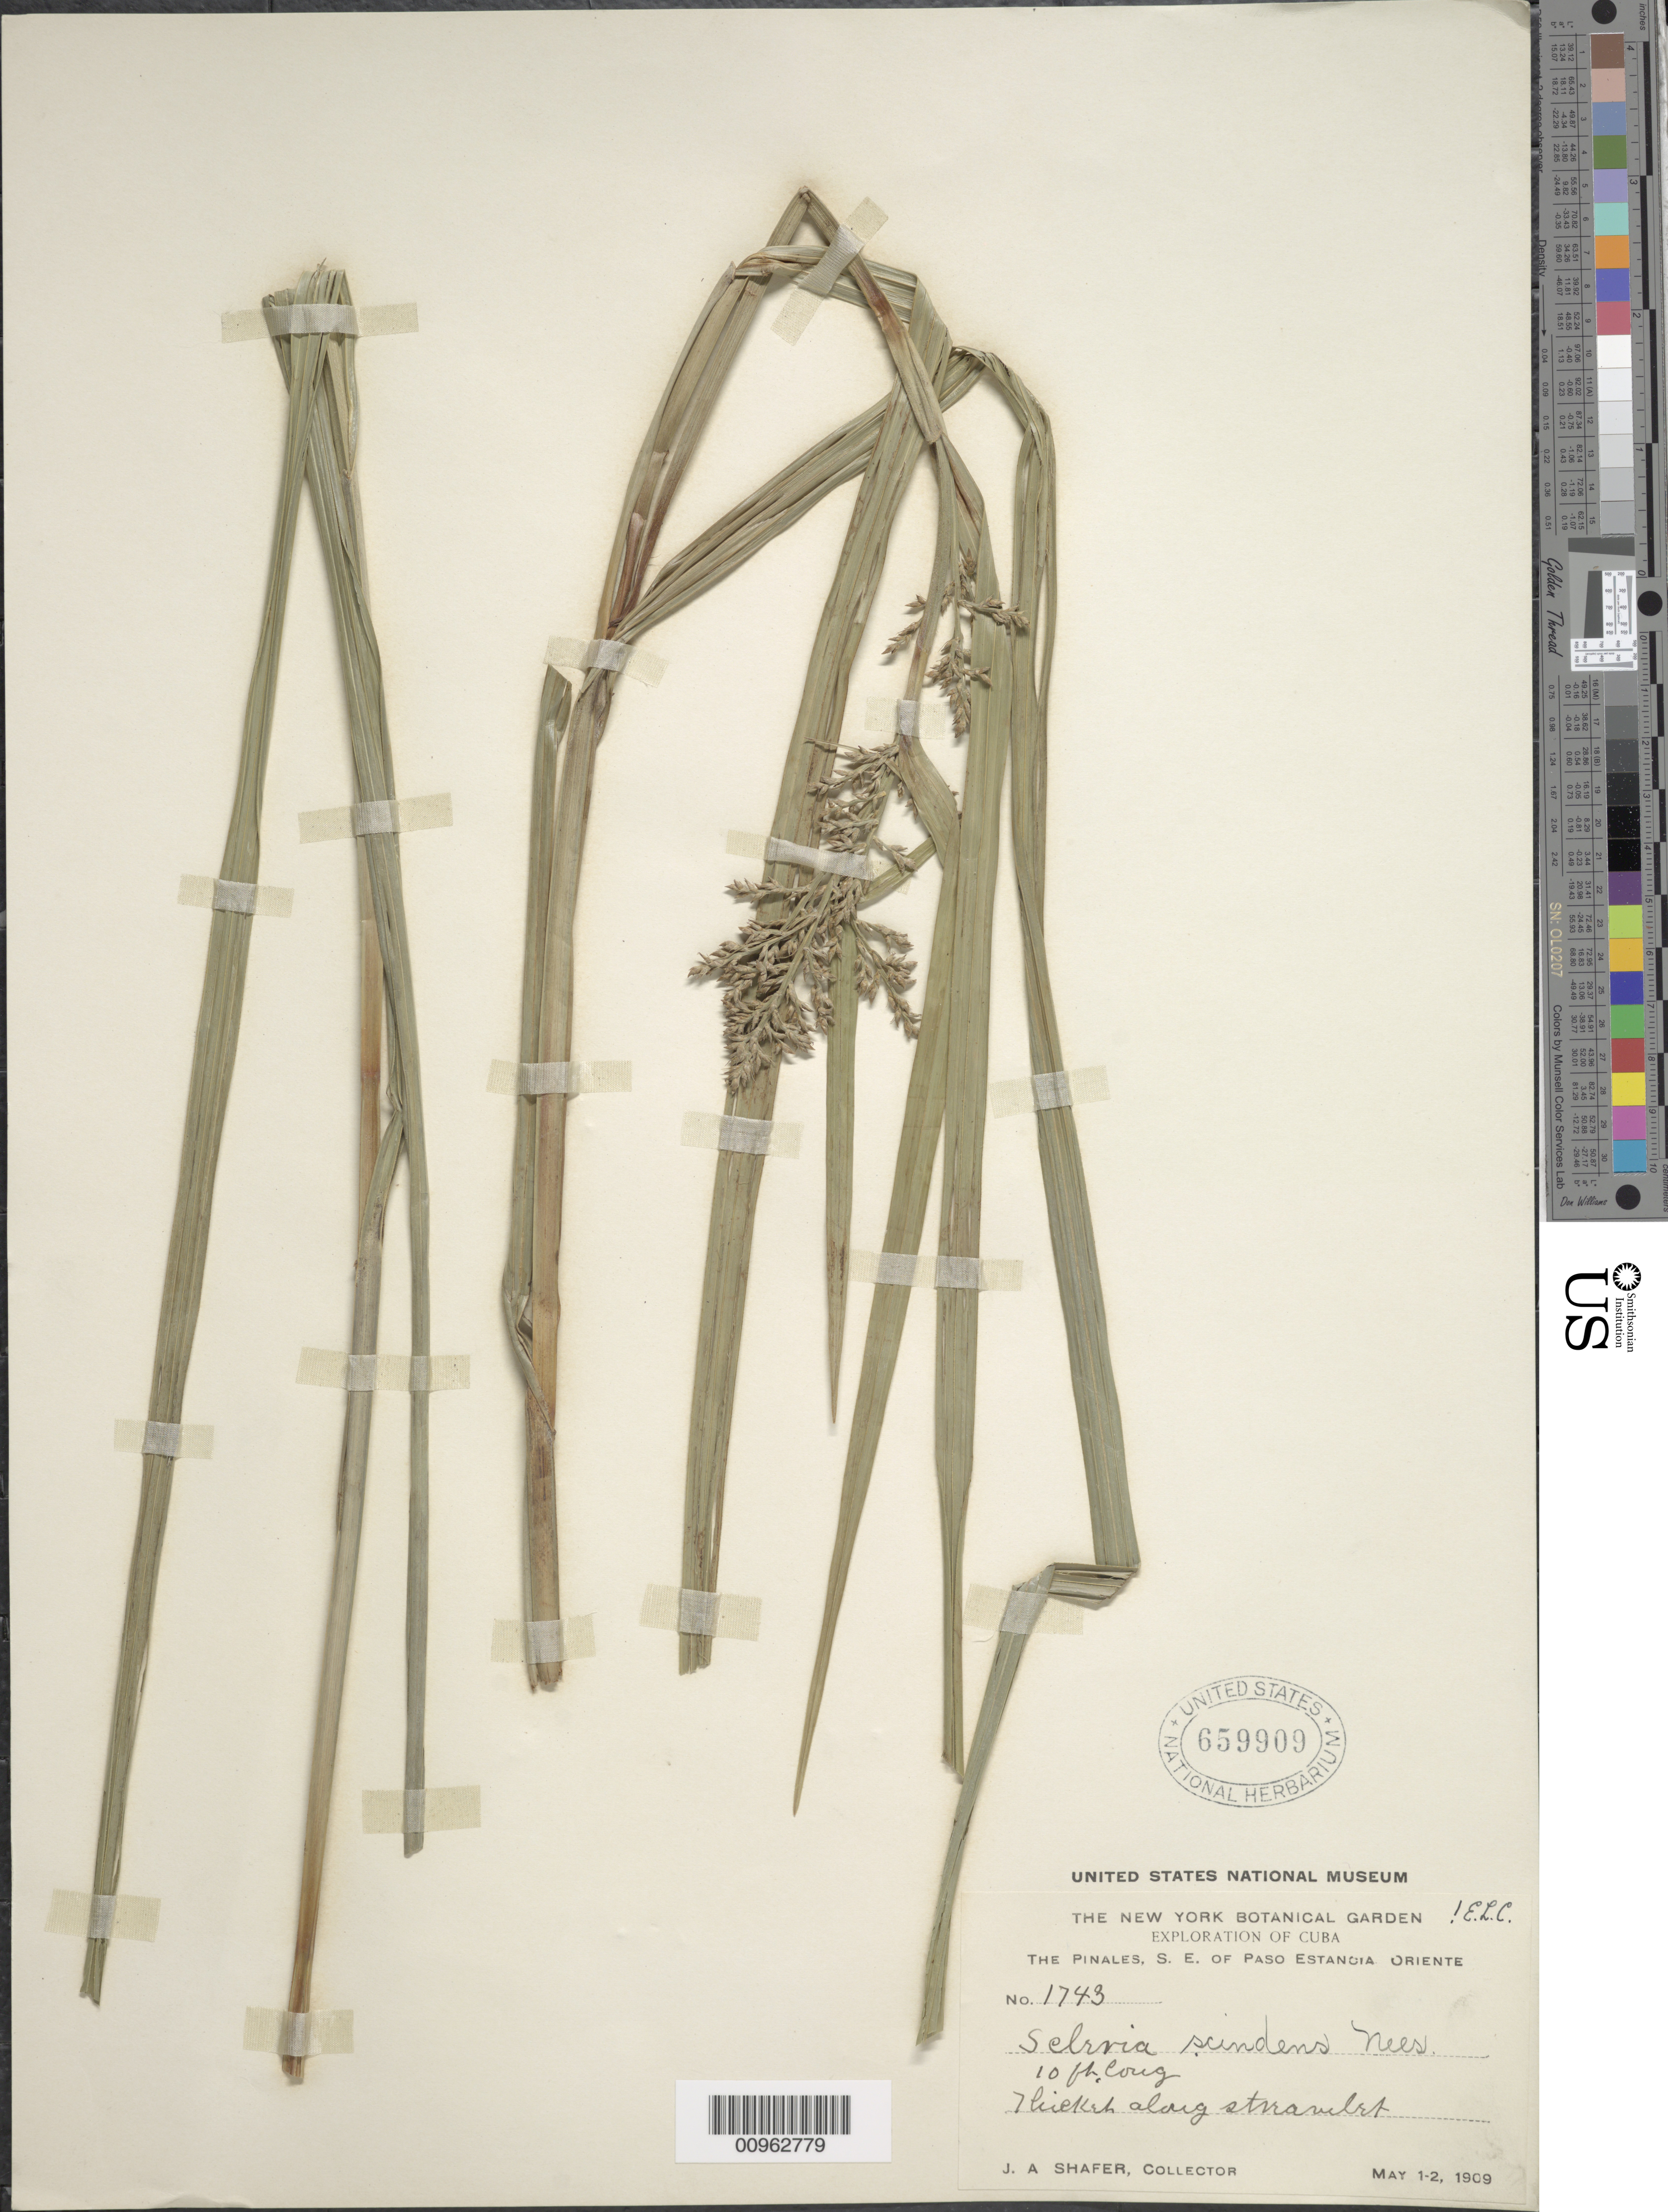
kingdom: Plantae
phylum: Tracheophyta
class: Liliopsida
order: Poales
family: Cyperaceae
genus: Scleria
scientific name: Scleria chlorantha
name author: Boeckeler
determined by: Strong, Mark T., (BOT), Smithsonian Institution - National Museum of Natural History (UNITED STATES)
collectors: J. A. Shafer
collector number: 1743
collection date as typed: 01 May 1909 to 02 May 1909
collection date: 1909-05-01/1909-05-02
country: Cuba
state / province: Granma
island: Cuba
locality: The Pinales, SE of Paso Estancia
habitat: Thicket along streamlet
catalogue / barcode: US 659909